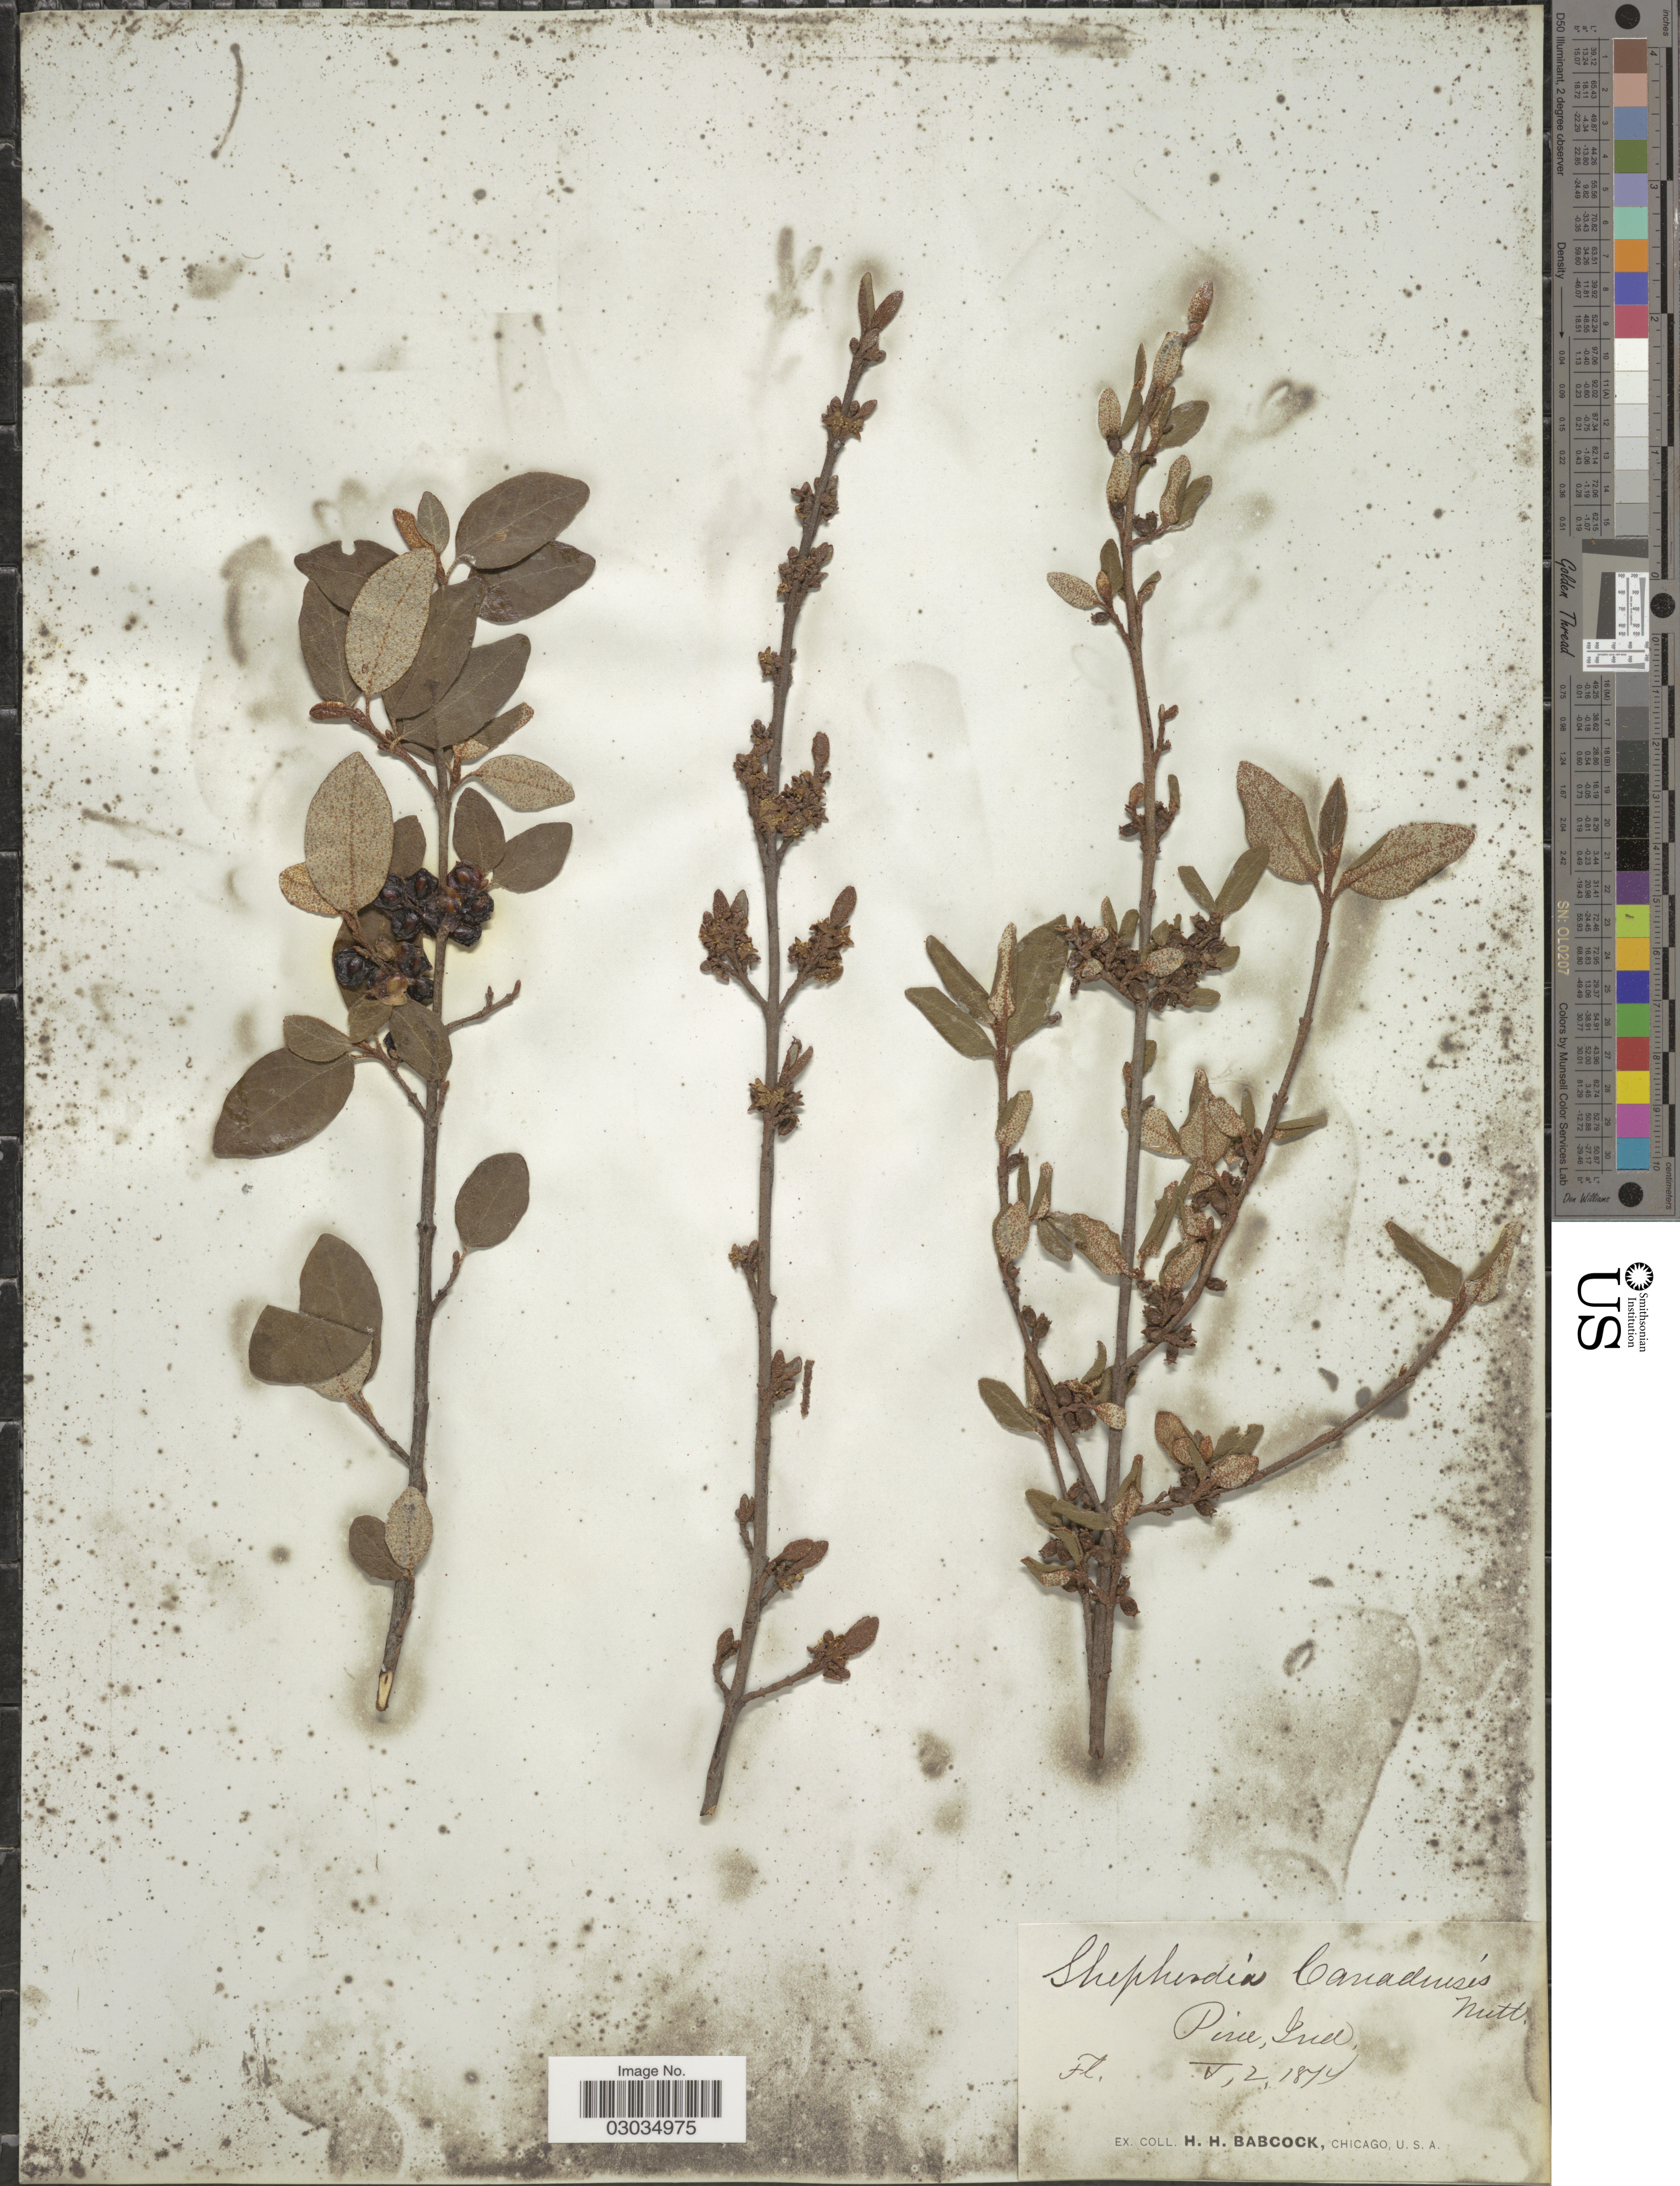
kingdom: Plantae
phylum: Tracheophyta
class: Magnoliopsida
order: Rosales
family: Elaeagnaceae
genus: Shepherdia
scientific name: Shepherdia canadensis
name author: (L.) Nutt.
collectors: H. Babcock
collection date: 1874-05-02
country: United States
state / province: Indiana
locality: Pine, Ind.